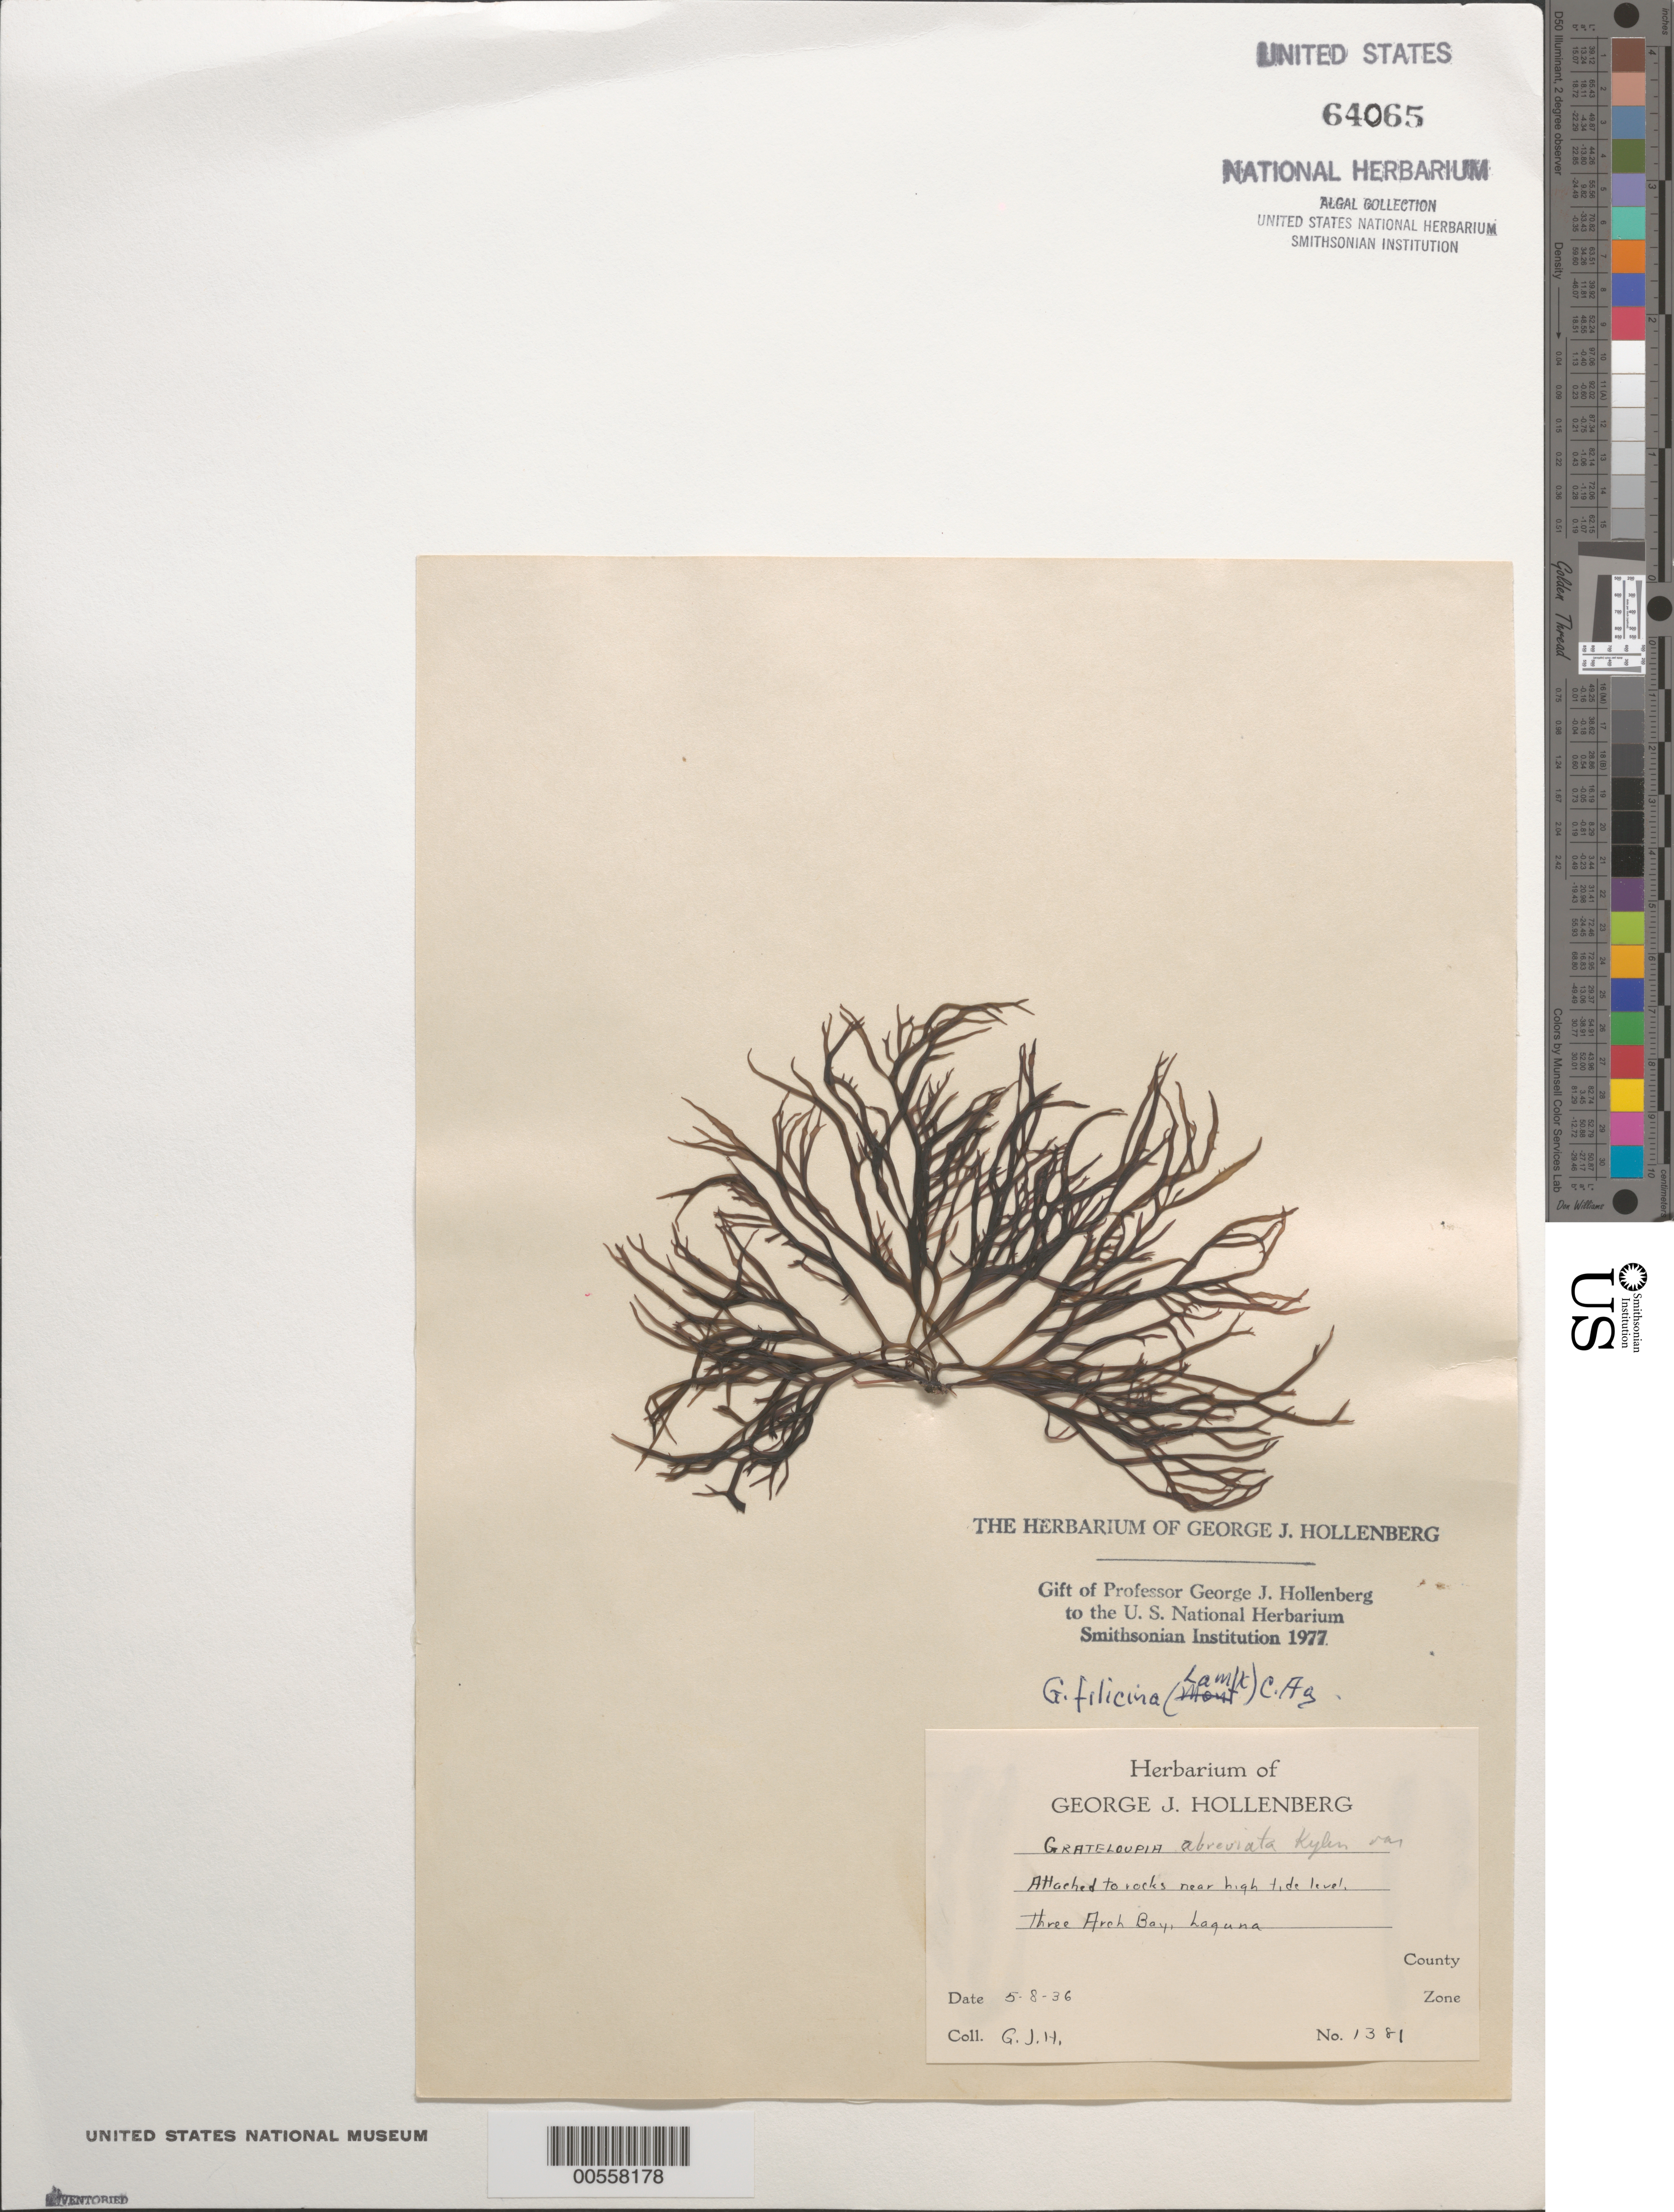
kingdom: Plantae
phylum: Rhodophyta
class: Florideophyceae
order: Halymeniales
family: Halymeniaceae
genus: Grateloupia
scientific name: Grateloupia filicina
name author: (J.V.Lamouroux) C. Agardh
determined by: Hollenberg, George J.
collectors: G. Hollenberg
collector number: GJH 1381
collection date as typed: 08 May 1936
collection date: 1936-05-08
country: United States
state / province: California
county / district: Orange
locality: Three Arch Bay, south of Laguna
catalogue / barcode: US 64065